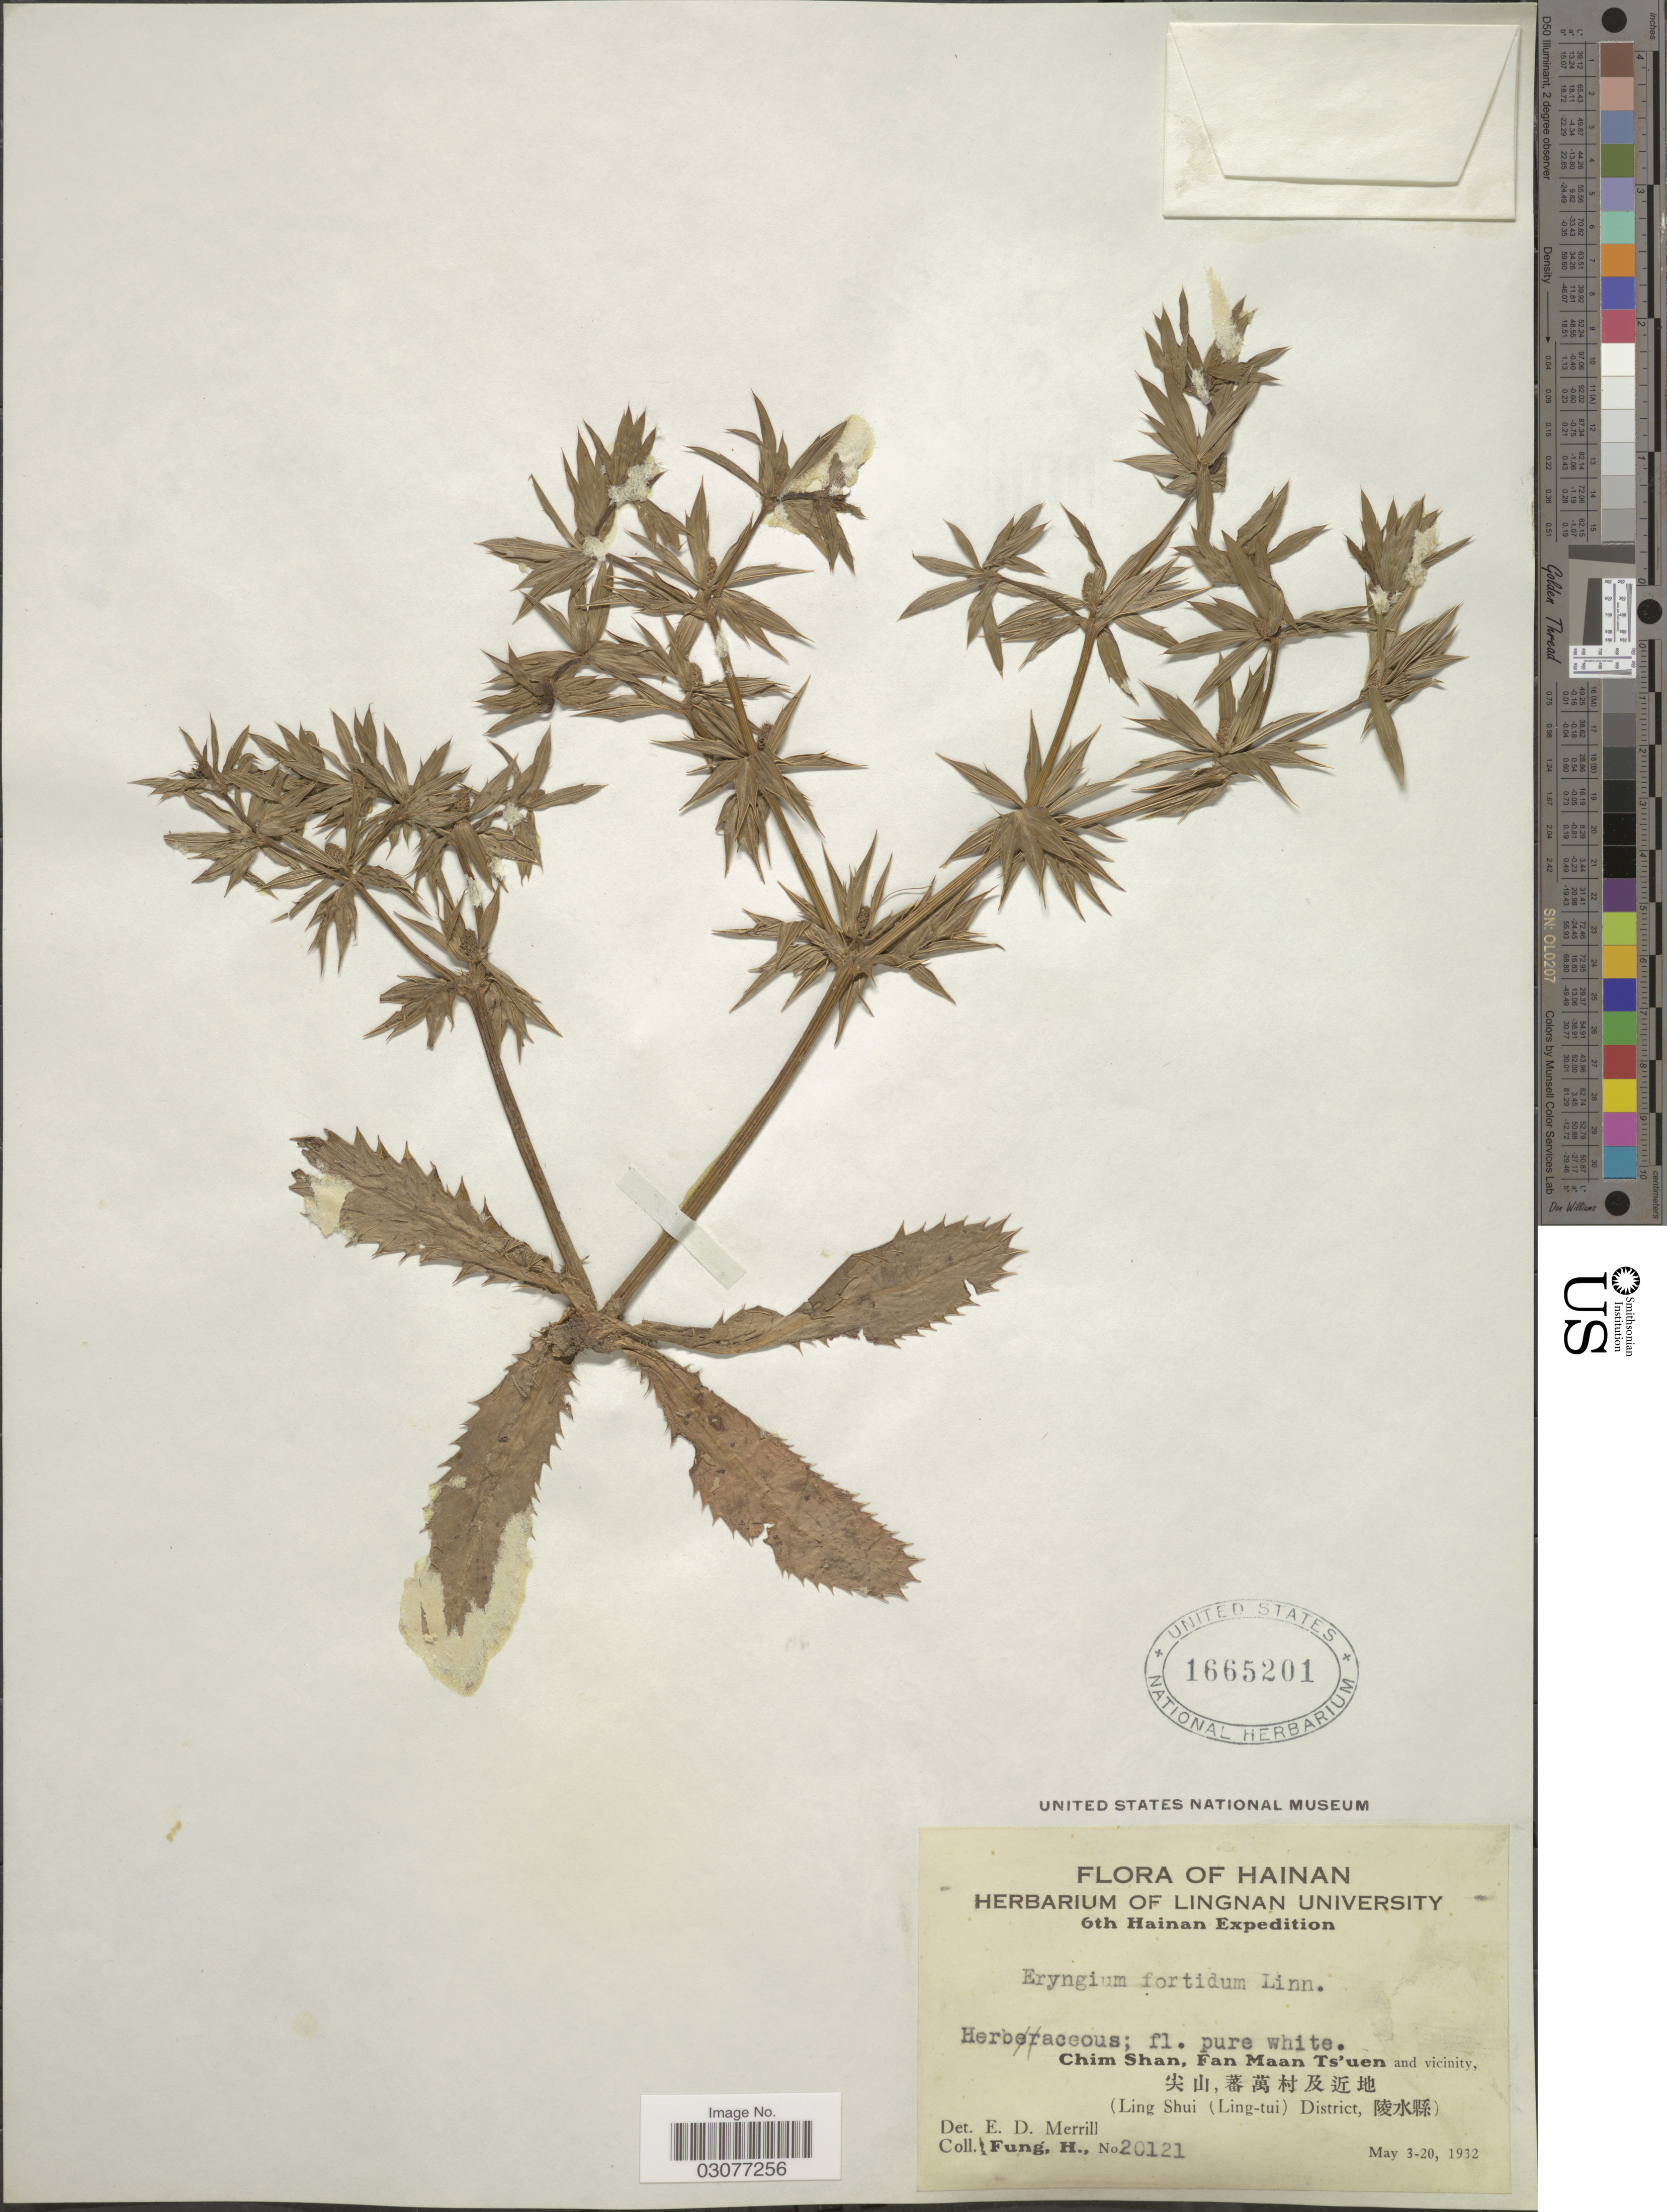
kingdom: Plantae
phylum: Tracheophyta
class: Magnoliopsida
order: Apiales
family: Apiaceae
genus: Eryngium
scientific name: Eryngium foetidum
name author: L.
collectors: H. Fung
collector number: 20121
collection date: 1932-05-03/1932-05-20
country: China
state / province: Hainan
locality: Chim Shan, Fan Maan Ts'uen and vicinity, X, (Ling Shui (Ling-tui) District, X).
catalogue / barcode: US 1665201